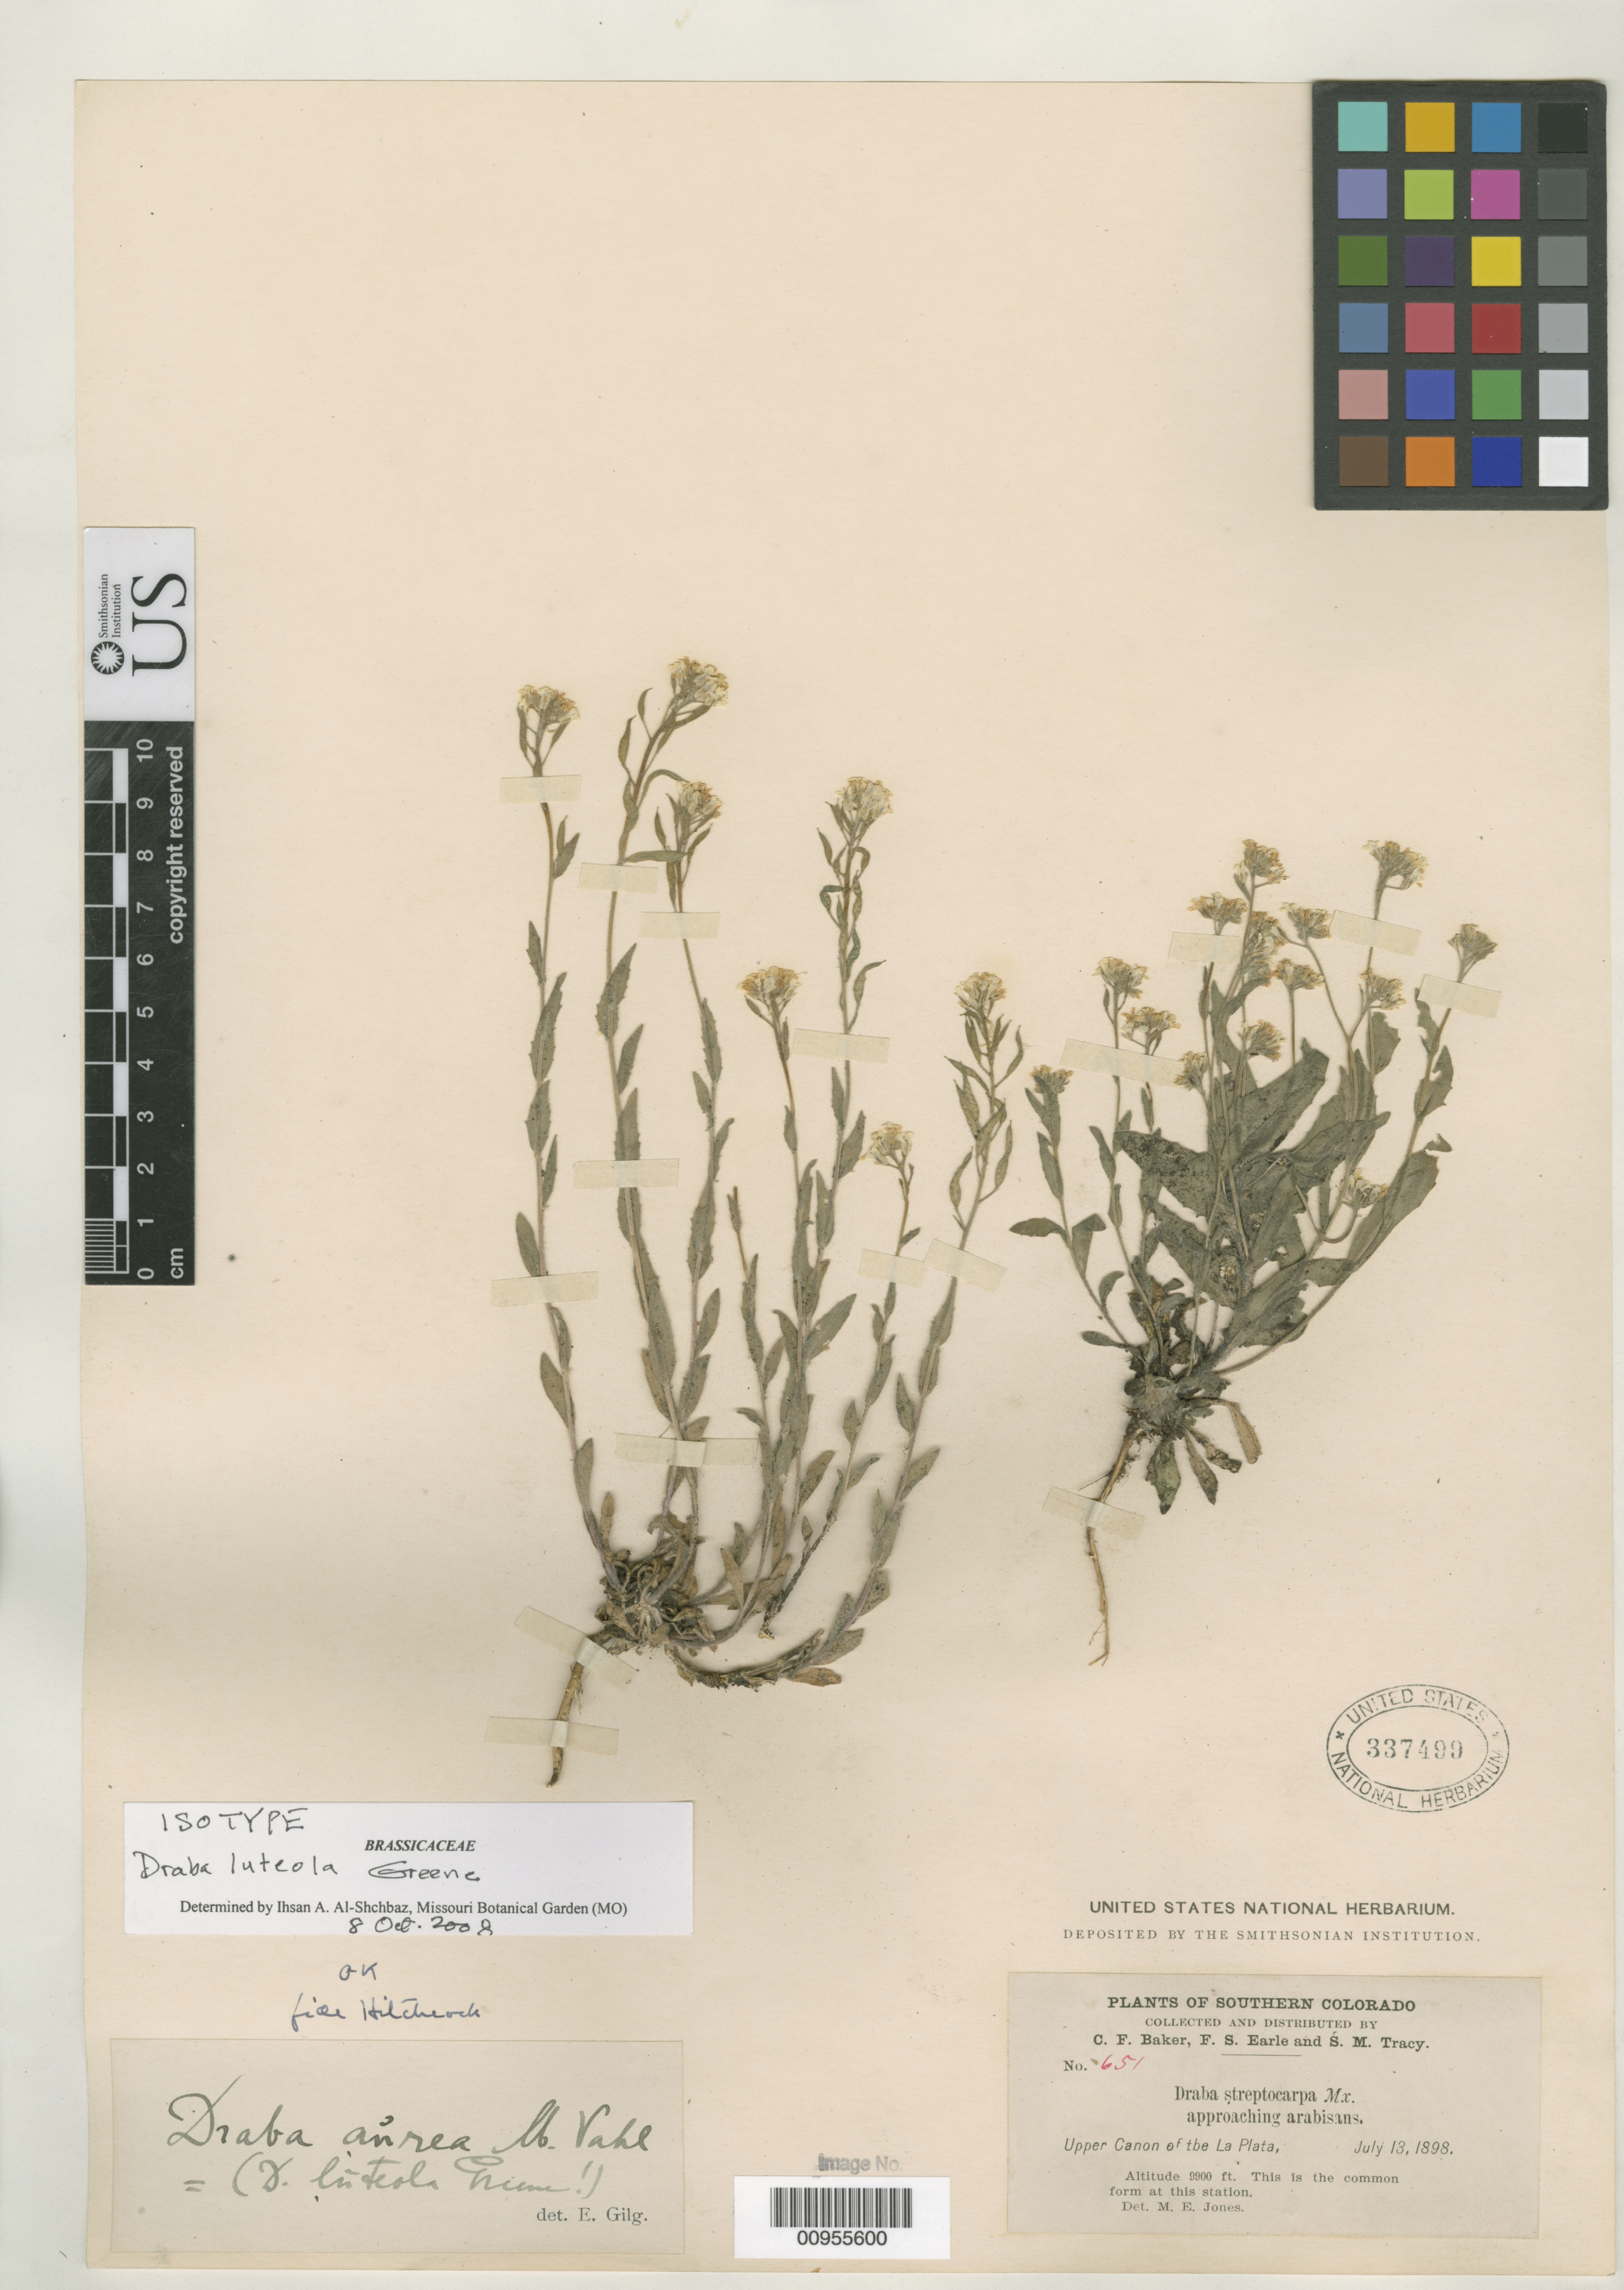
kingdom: Plantae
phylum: Tracheophyta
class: Magnoliopsida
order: Brassicales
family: Brassicaceae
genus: Draba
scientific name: Draba luteola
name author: Greene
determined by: Al-Shehbaz, I. A., (MO), Missouri Botanical Garden (UNITED STATES)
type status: Isotype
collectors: C. F. Baker, F. S. Earle & S. M. Tracy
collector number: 651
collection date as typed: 13 Jul 1898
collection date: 1898-07-13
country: United States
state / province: Colorado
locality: Southern Colorado. Upper Canon of the La Plata.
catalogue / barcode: US 337499